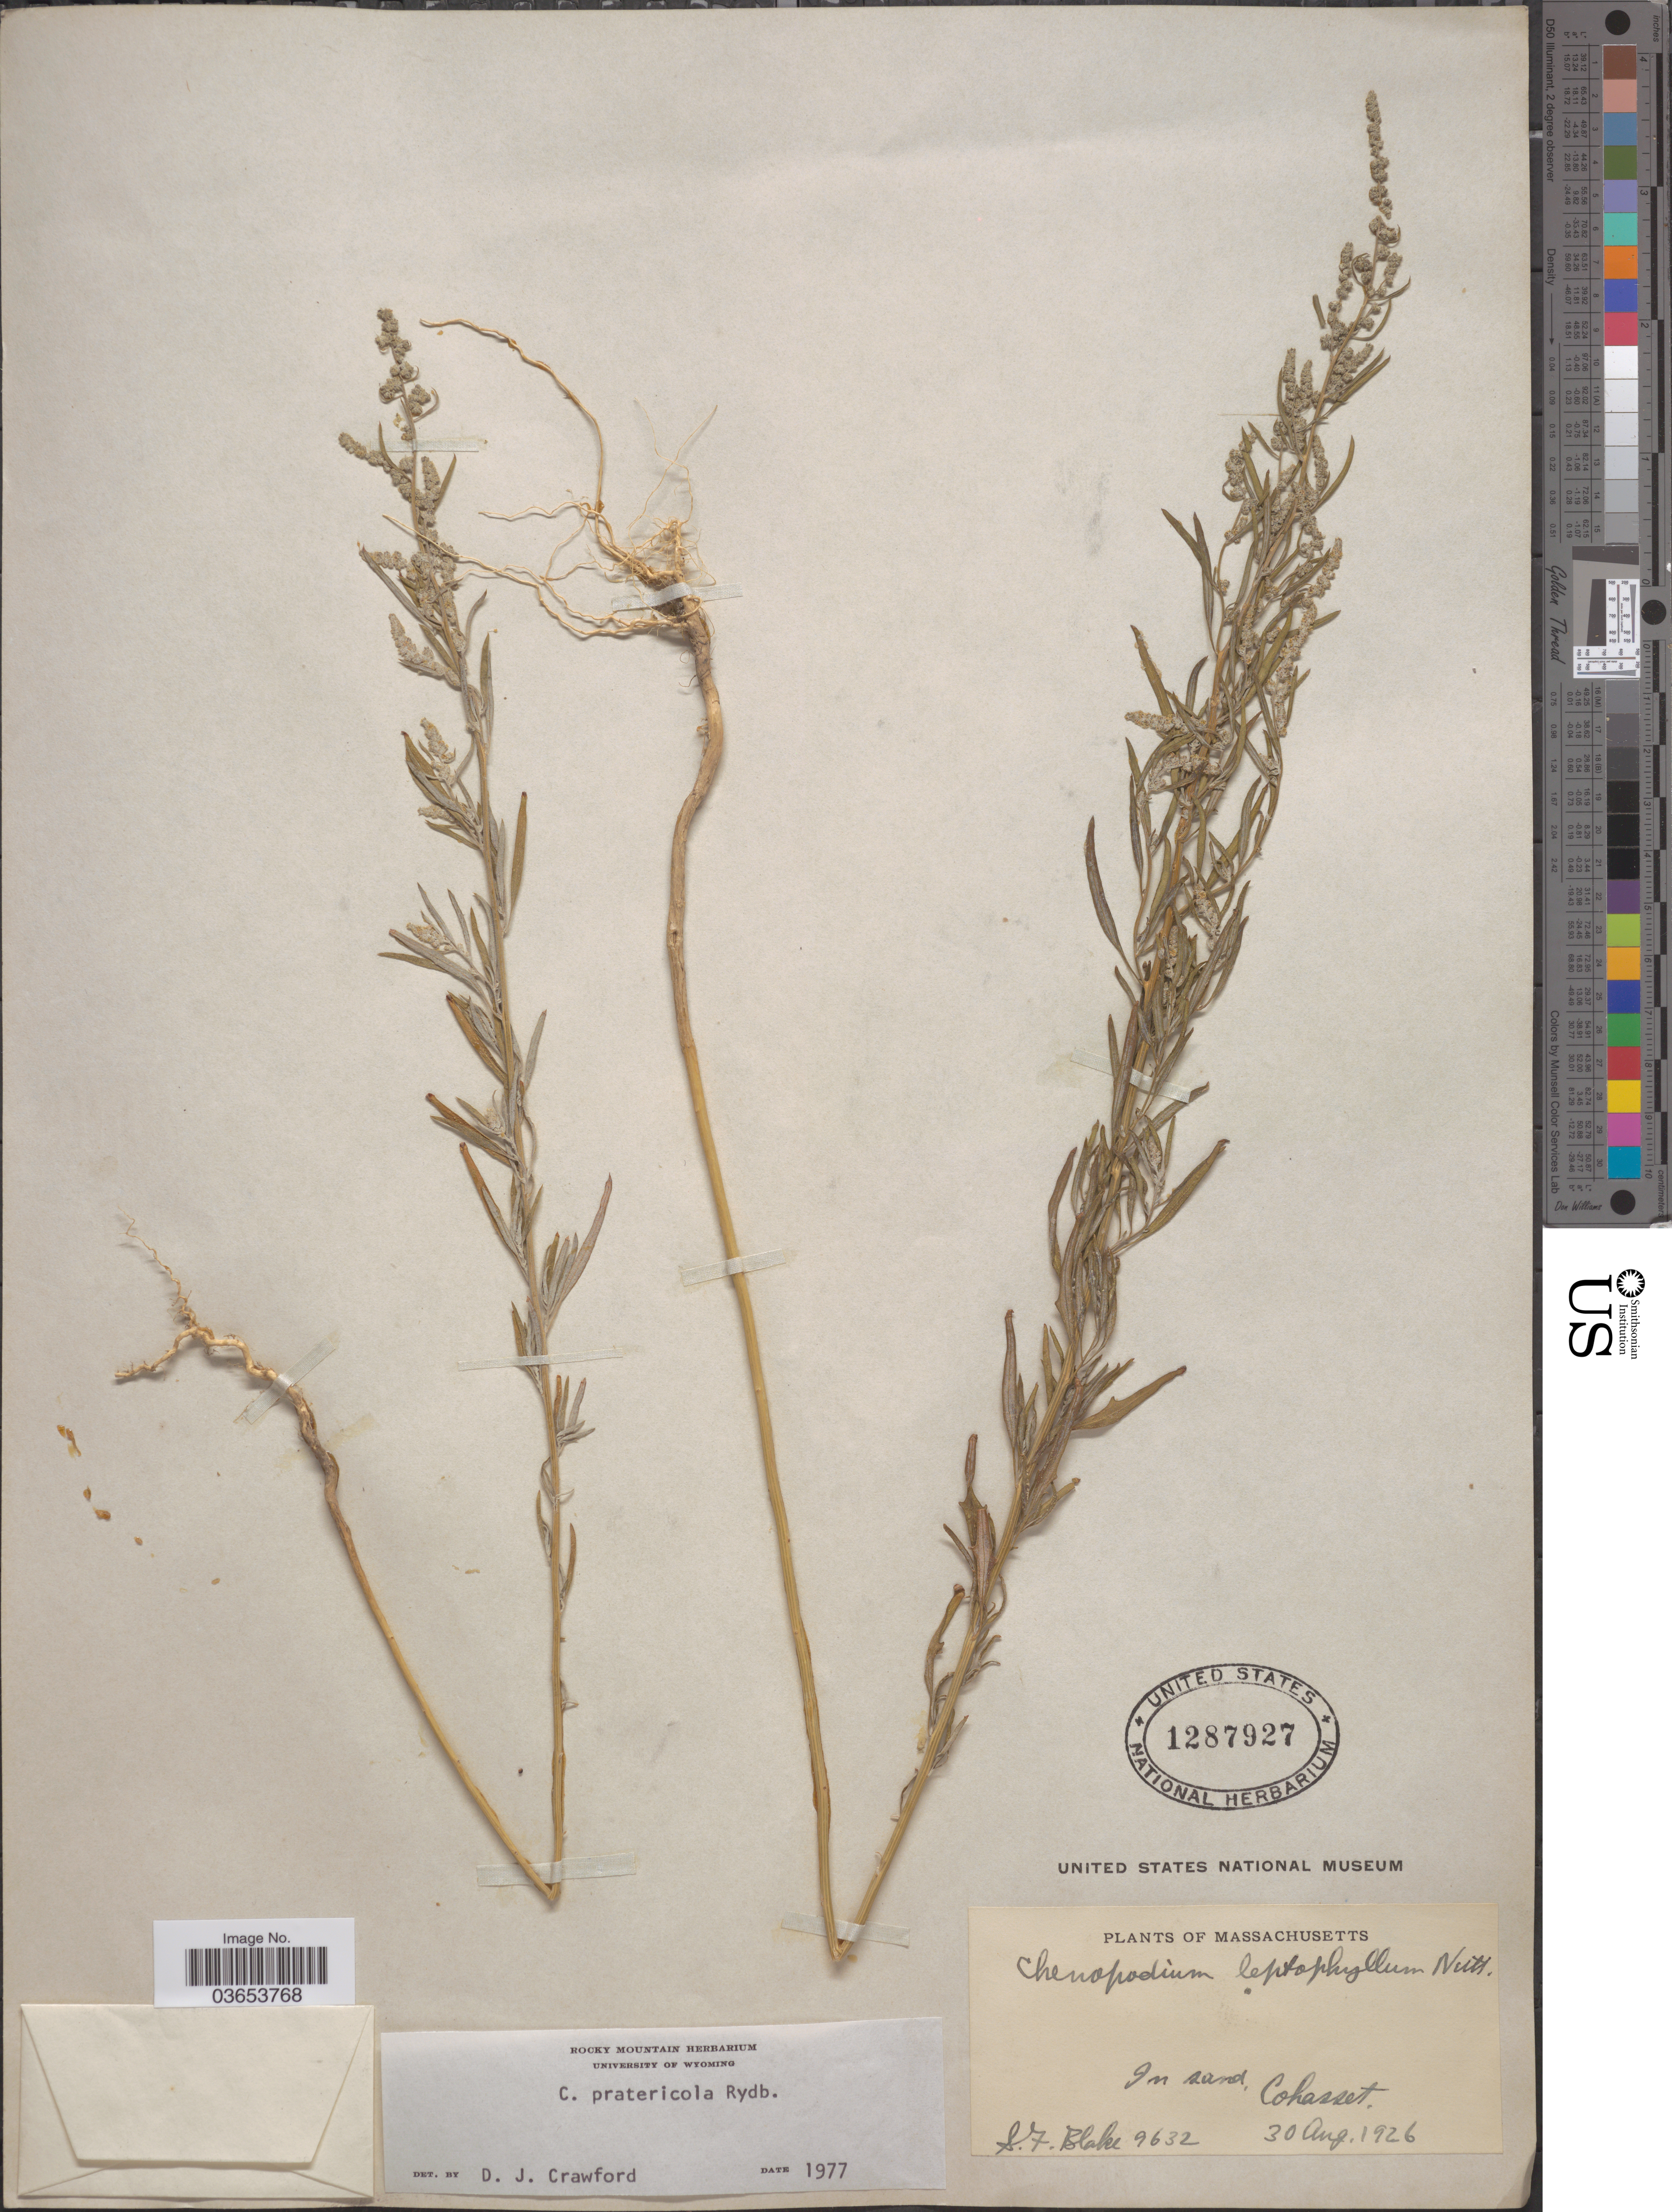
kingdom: Plantae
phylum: Tracheophyta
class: Magnoliopsida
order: Caryophyllales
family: Amaranthaceae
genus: Chenopodium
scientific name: Chenopodium pratericola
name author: Rydb.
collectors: S. Blake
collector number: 9632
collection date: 1926-08-30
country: United States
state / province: Massachusetts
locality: Cohasset.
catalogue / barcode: US 1287927